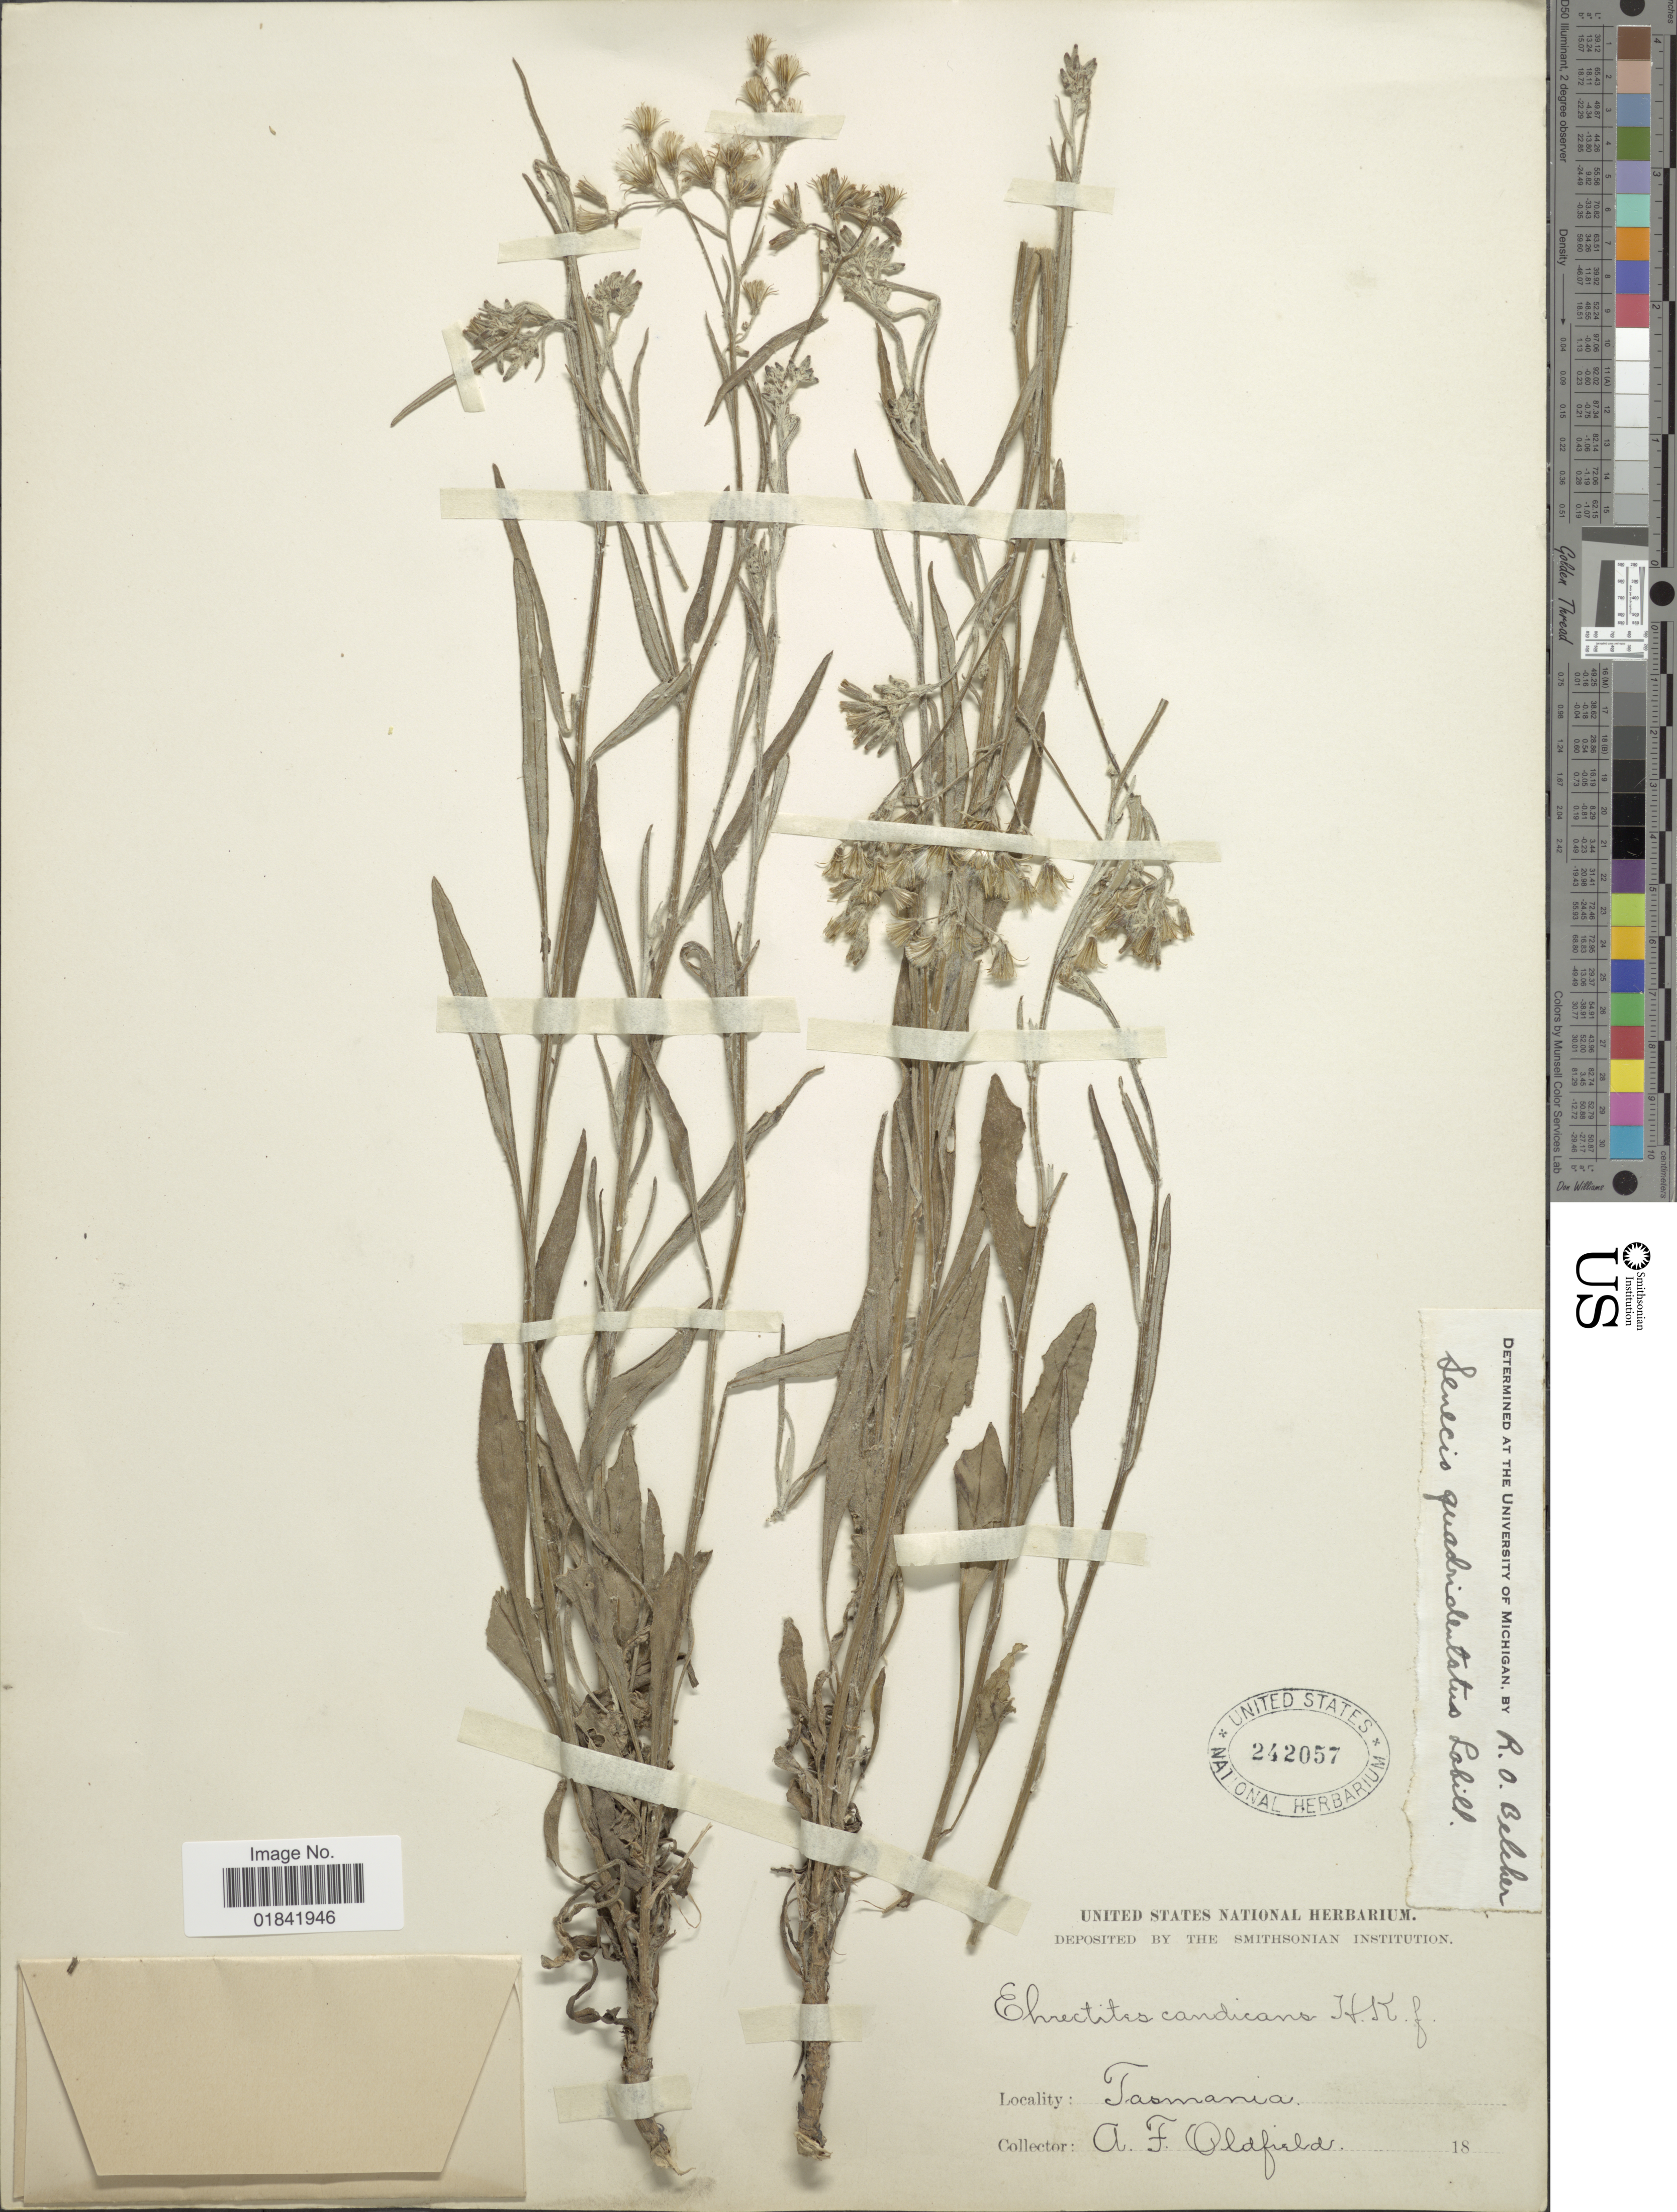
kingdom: Plantae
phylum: Tracheophyta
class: Magnoliopsida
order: Asterales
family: Asteraceae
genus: Senecio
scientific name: Senecio quadridentatus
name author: Labill.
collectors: A. Oldfield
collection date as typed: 18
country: Australia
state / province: Tasmania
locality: Tasmania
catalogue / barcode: US 242057